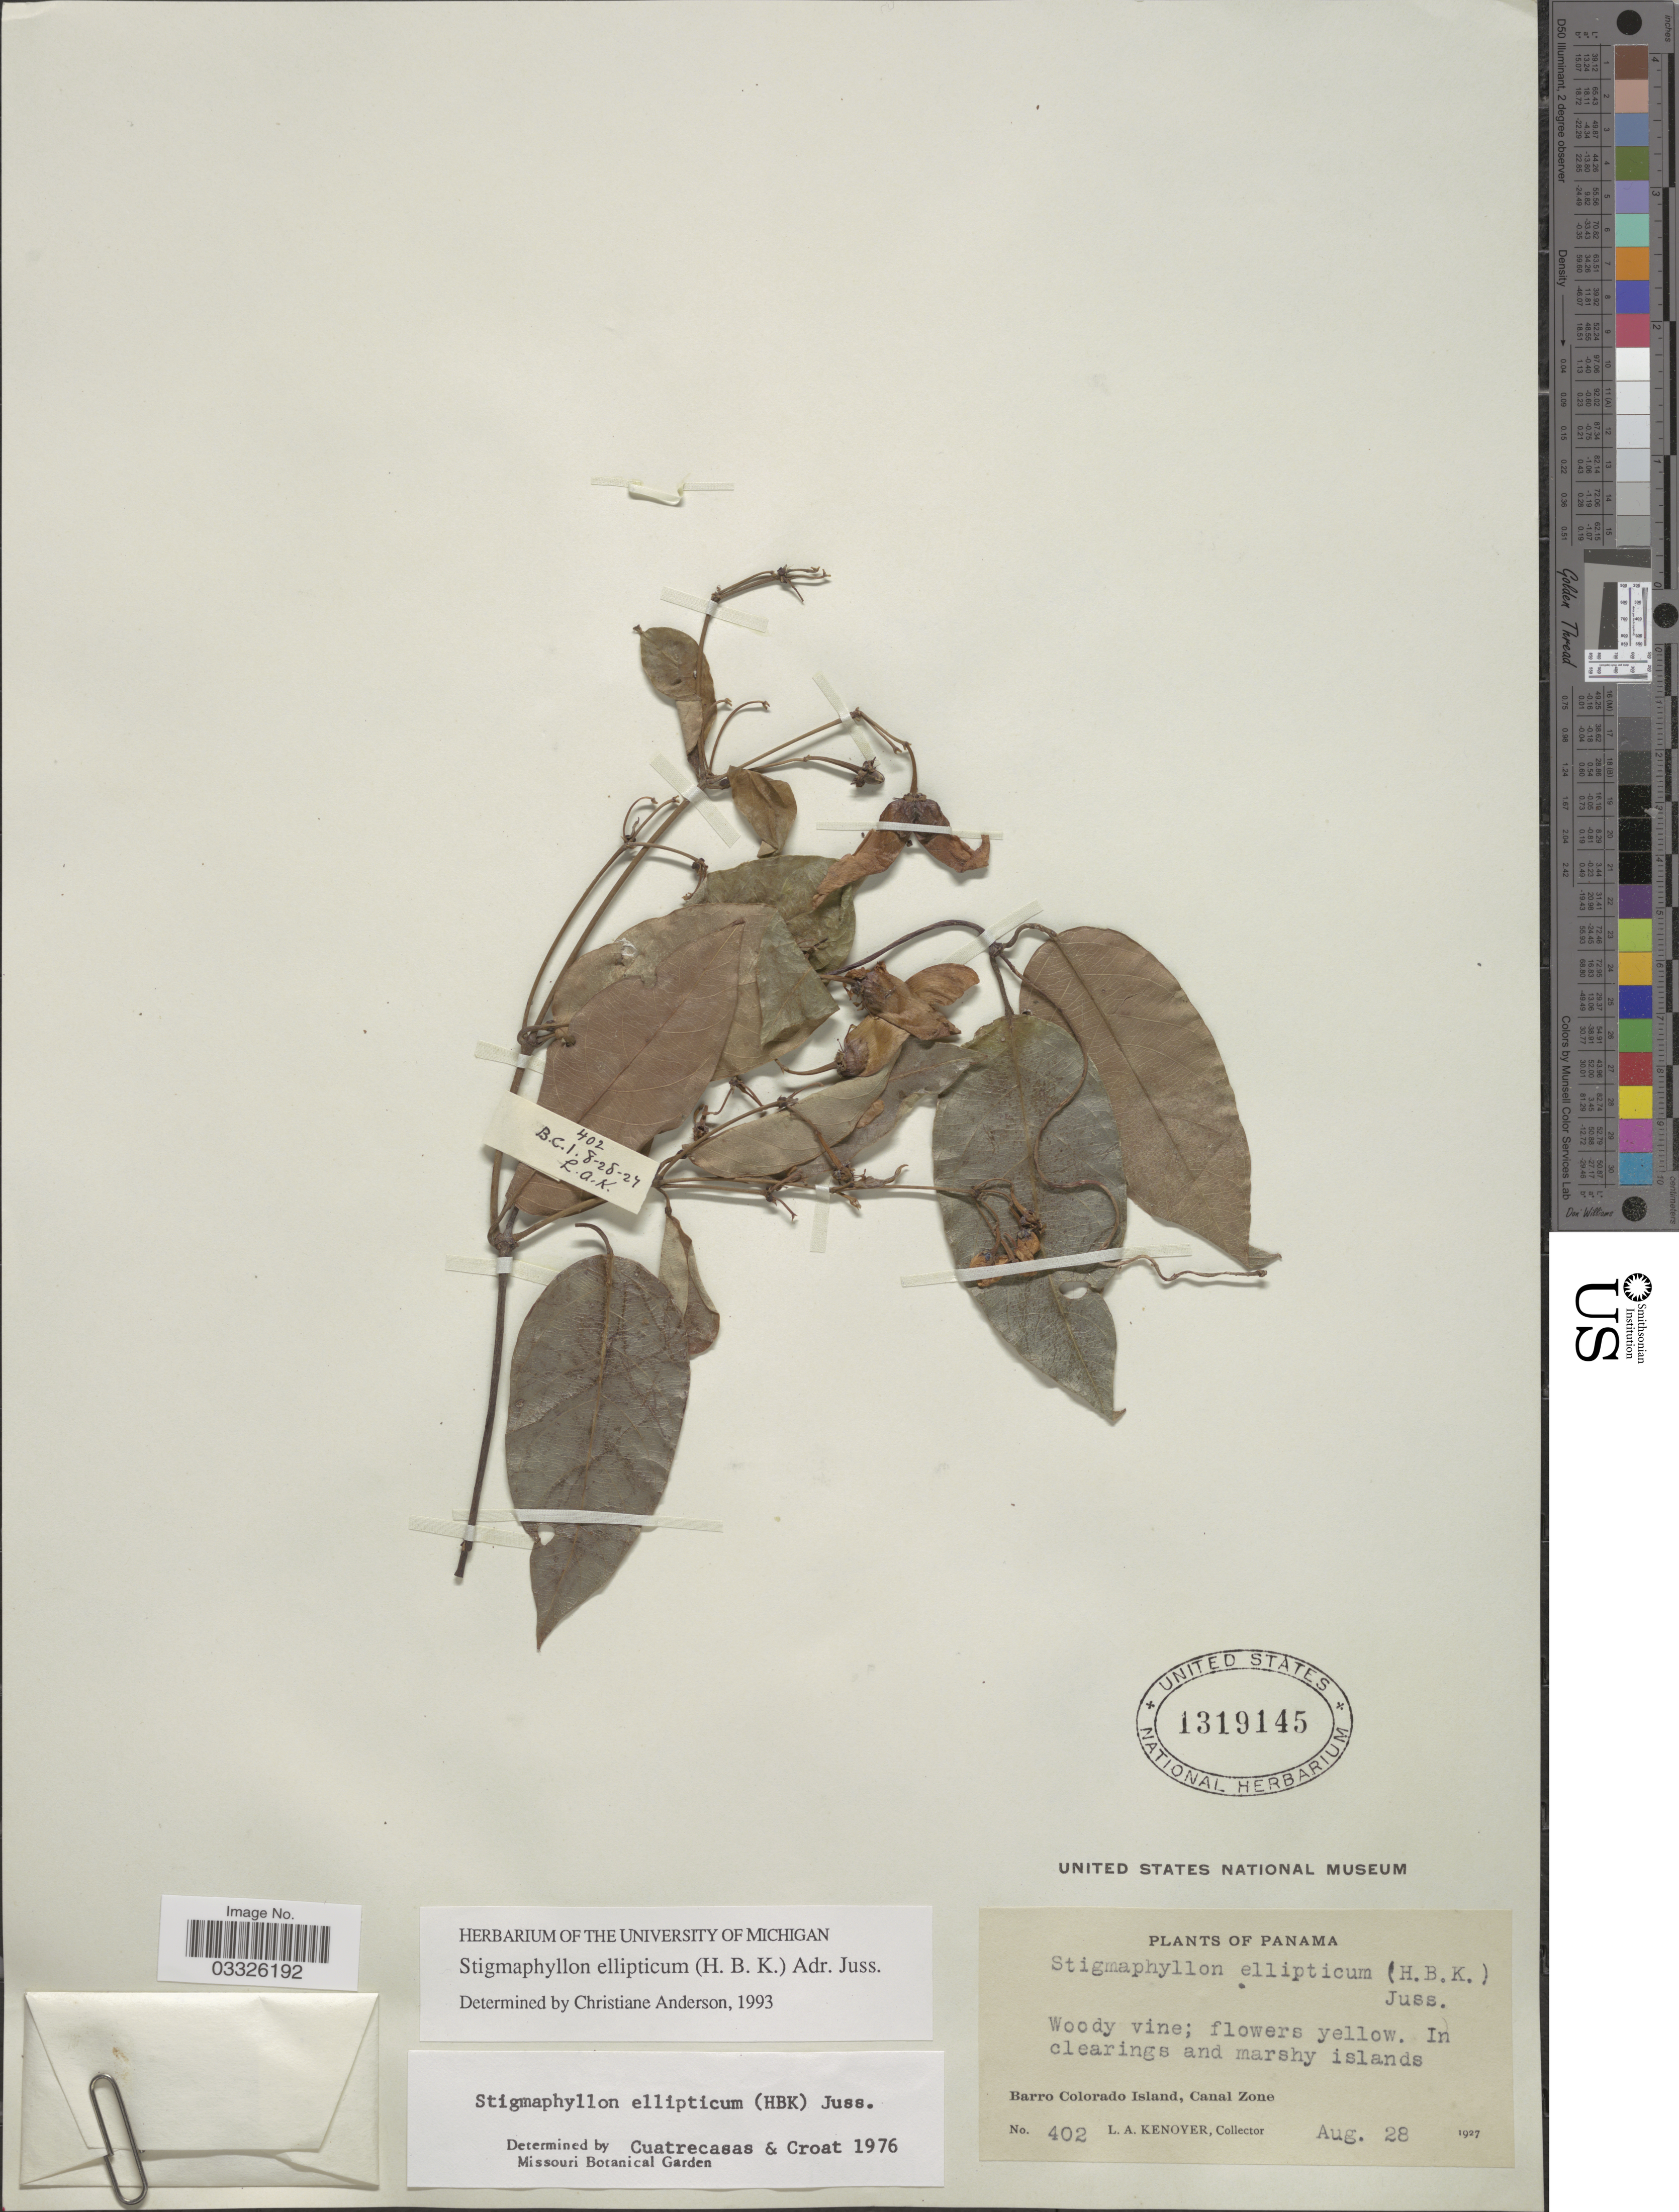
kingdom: Plantae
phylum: Tracheophyta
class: Magnoliopsida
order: Malpighiales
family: Malpighiaceae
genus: Stigmaphyllon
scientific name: Stigmaphyllon ellipticum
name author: (Kunth) A. Juss.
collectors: L. A. Kenoyer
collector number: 402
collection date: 1927-08-28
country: Panama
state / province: Panamá Oeste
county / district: Canal Zone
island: Barro Colorado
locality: Barro Colorado Island, Canal Zone.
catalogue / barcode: US 1319145